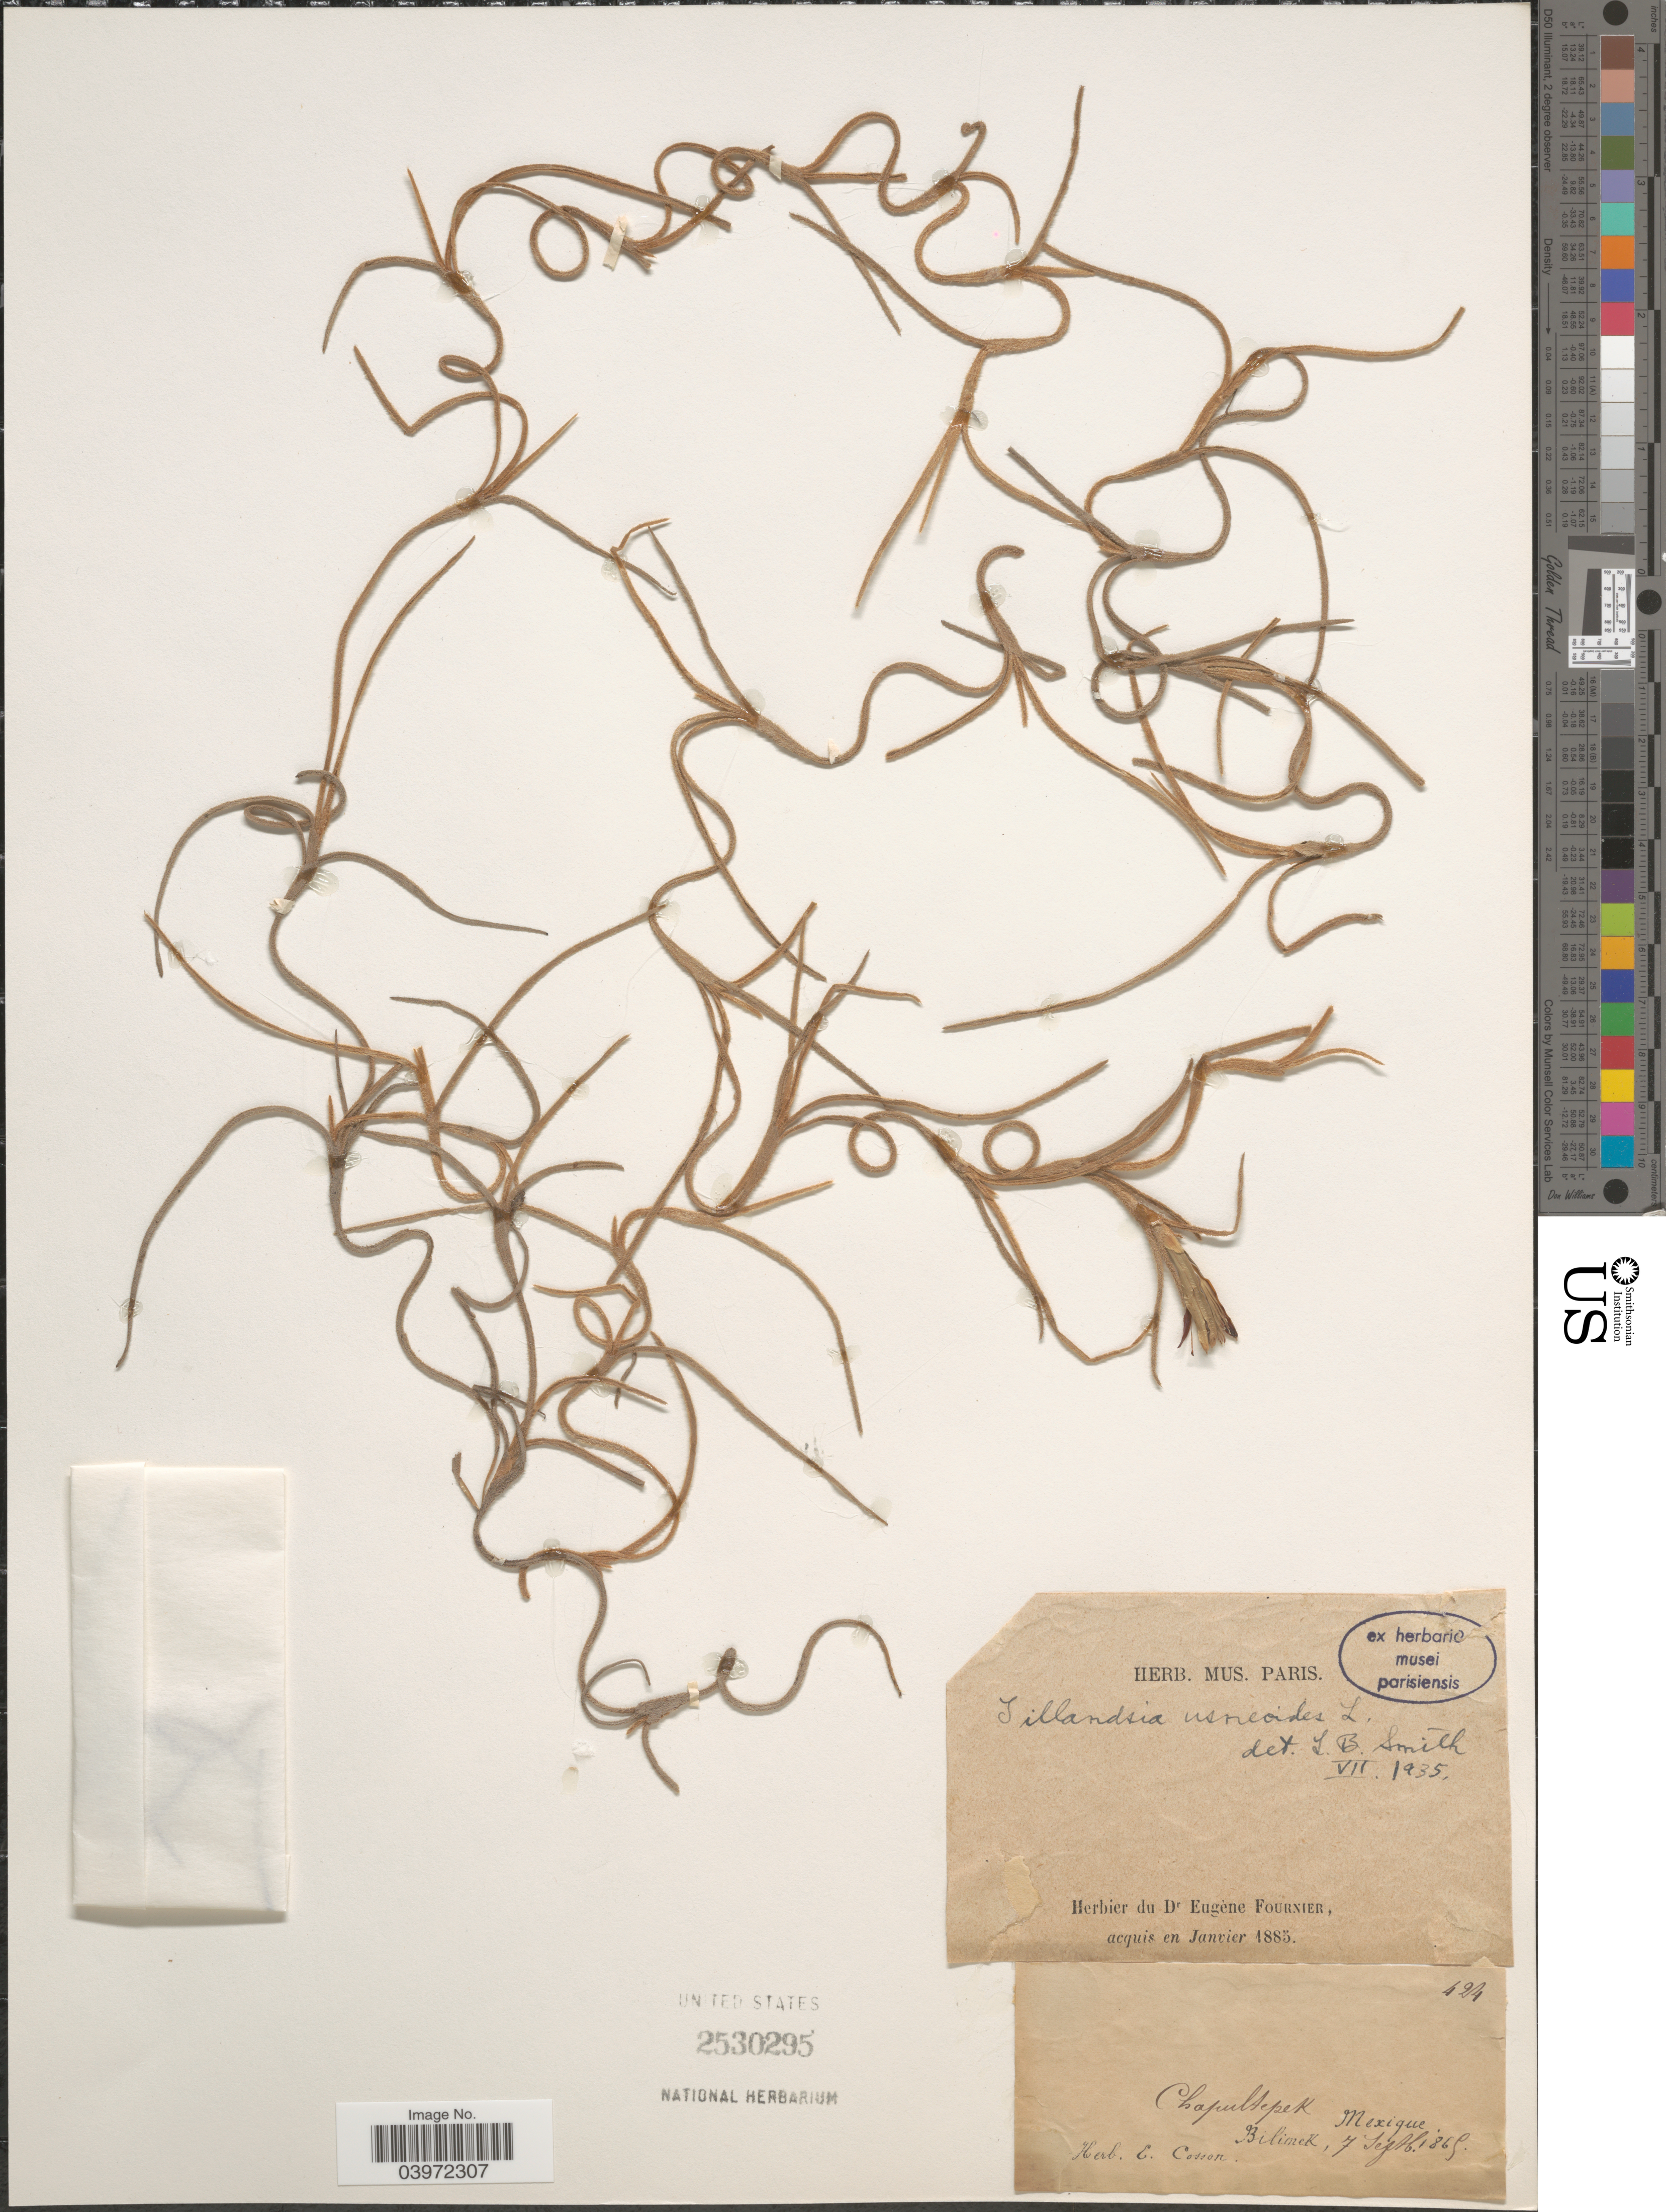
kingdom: Plantae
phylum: Tracheophyta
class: Liliopsida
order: Poales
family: Bromeliaceae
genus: Tillandsia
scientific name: Tillandsia usneoides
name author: (L.) L.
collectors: -. Bilimek & ex herb. E. Cosson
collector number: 424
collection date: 1869-09-07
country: Mexico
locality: Chapultepek. Bilimek.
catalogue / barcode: US 2530295